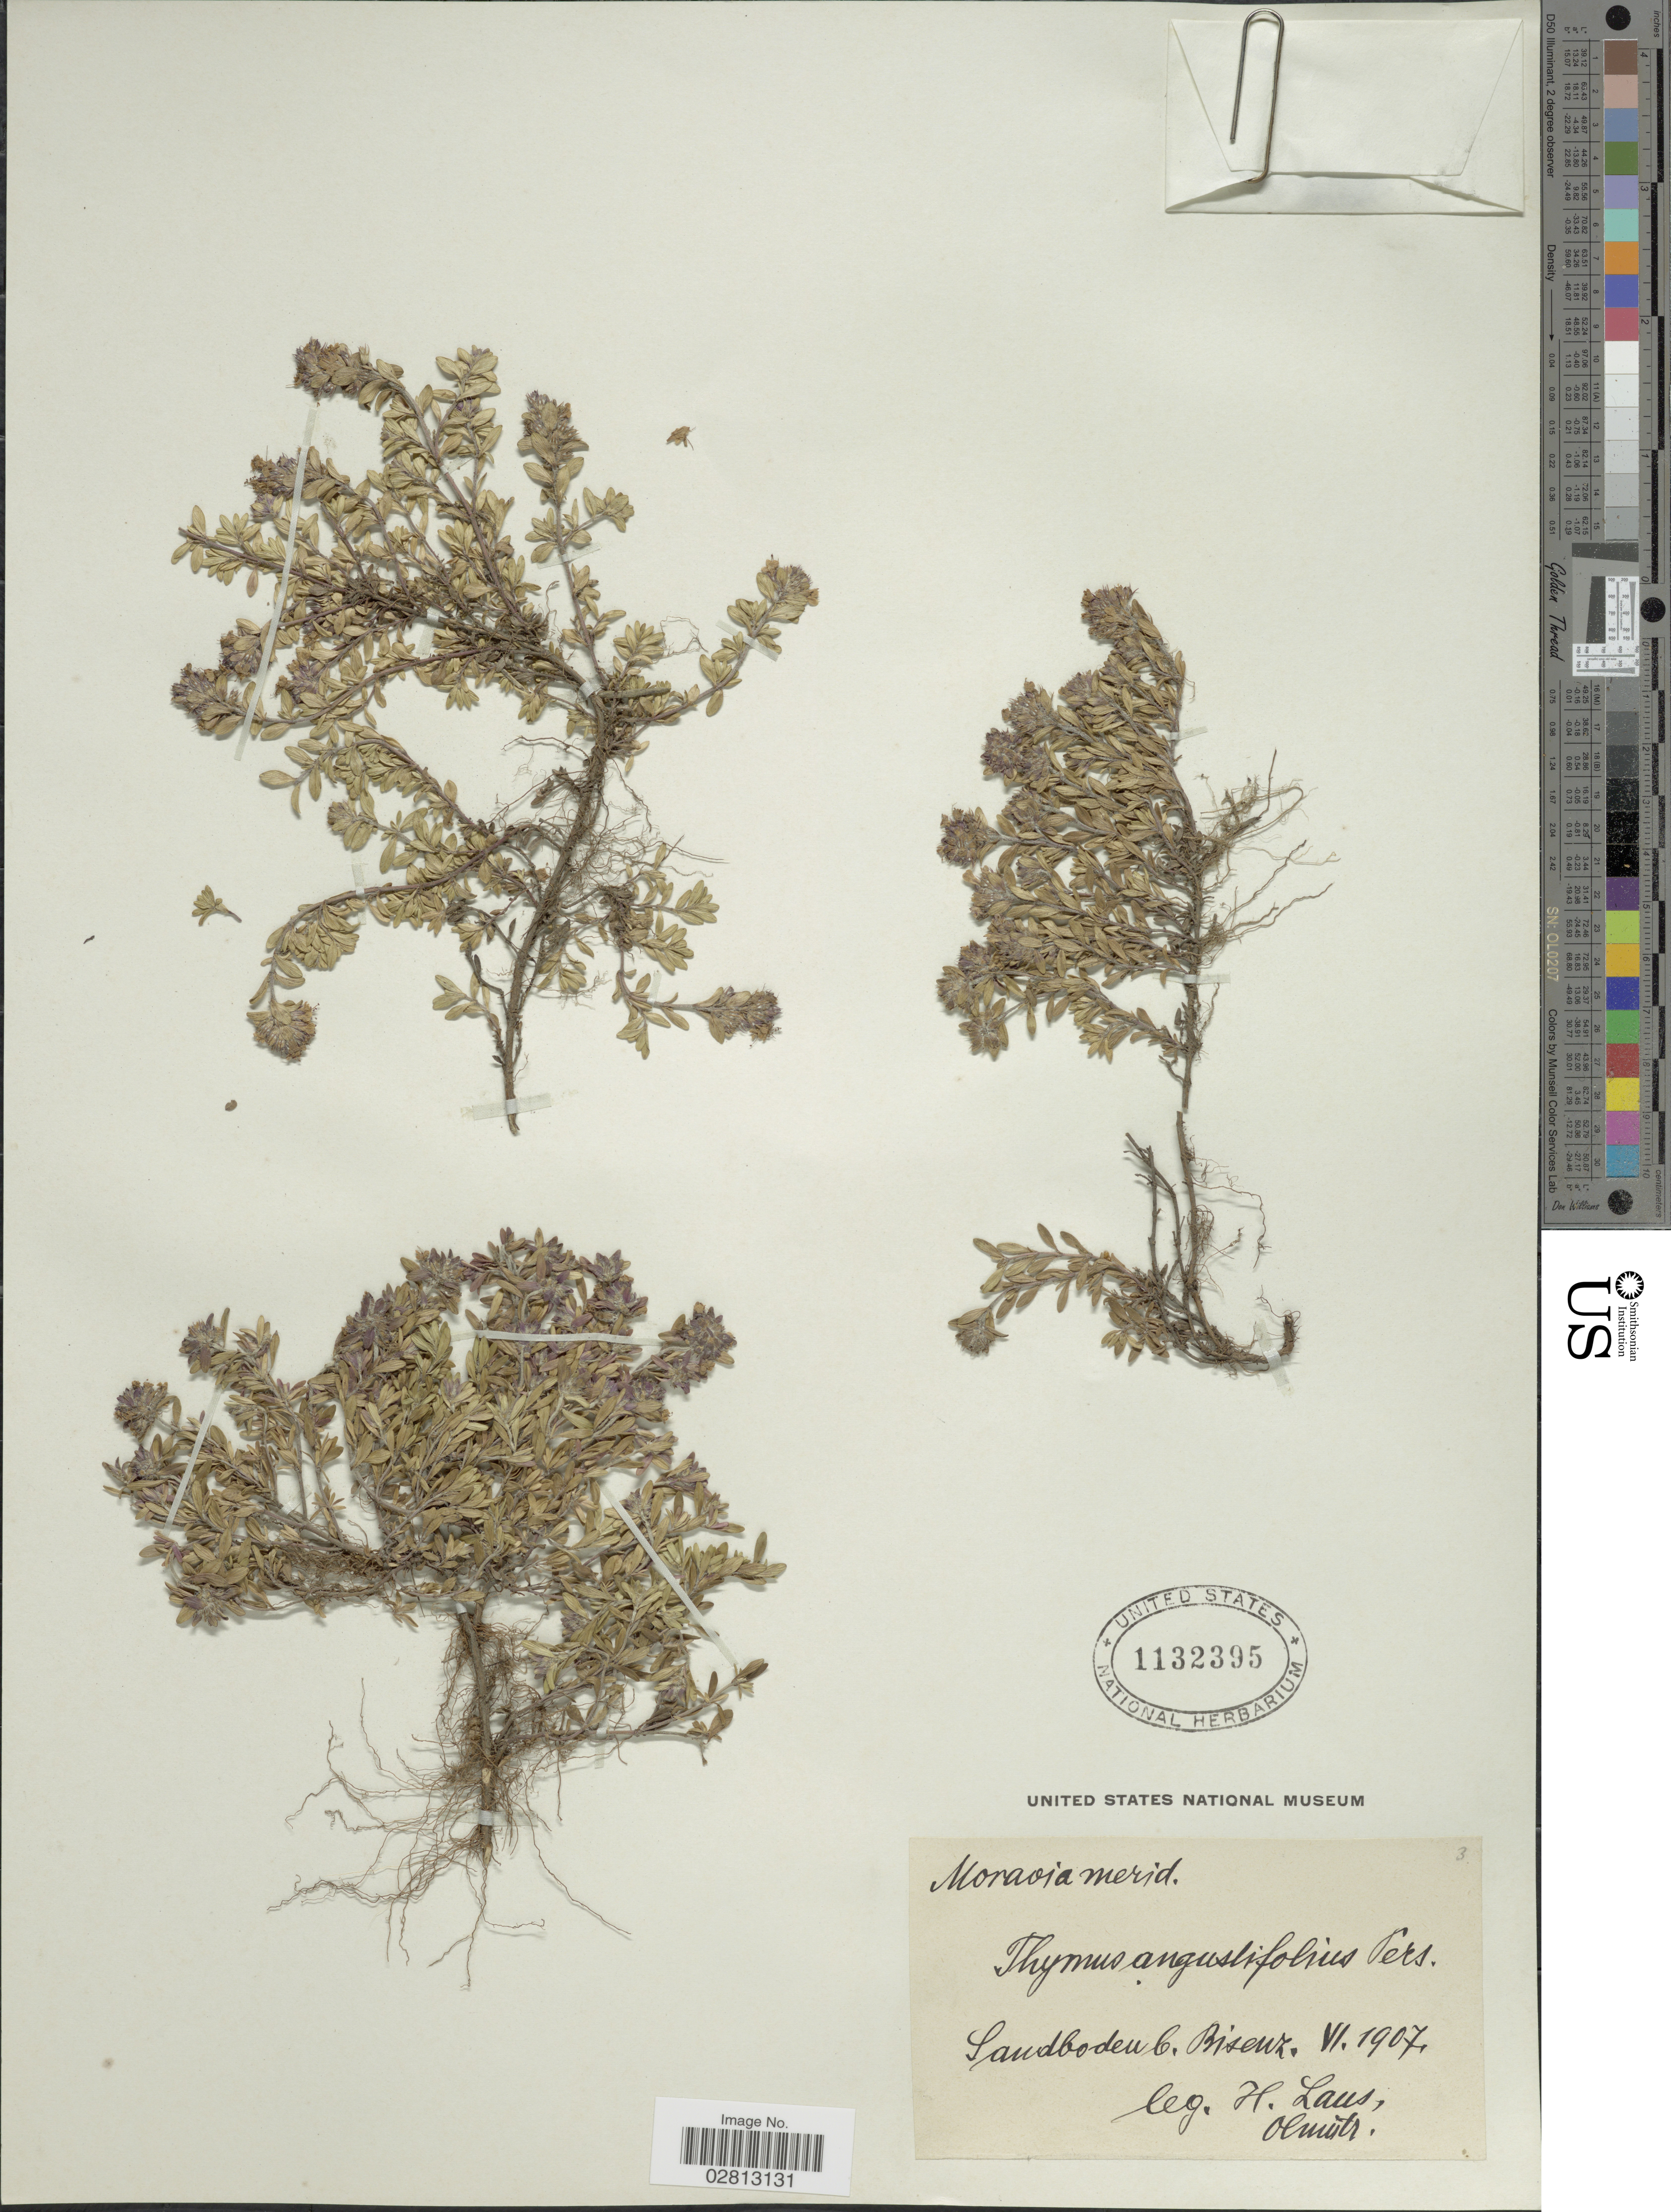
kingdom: Plantae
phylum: Tracheophyta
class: Magnoliopsida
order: Lamiales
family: Lamiaceae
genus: Thymus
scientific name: Thymus angustifolius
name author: Pers.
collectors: H. Laus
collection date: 1907-06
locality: Sandboden b. Biseuz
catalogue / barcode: US 1132395